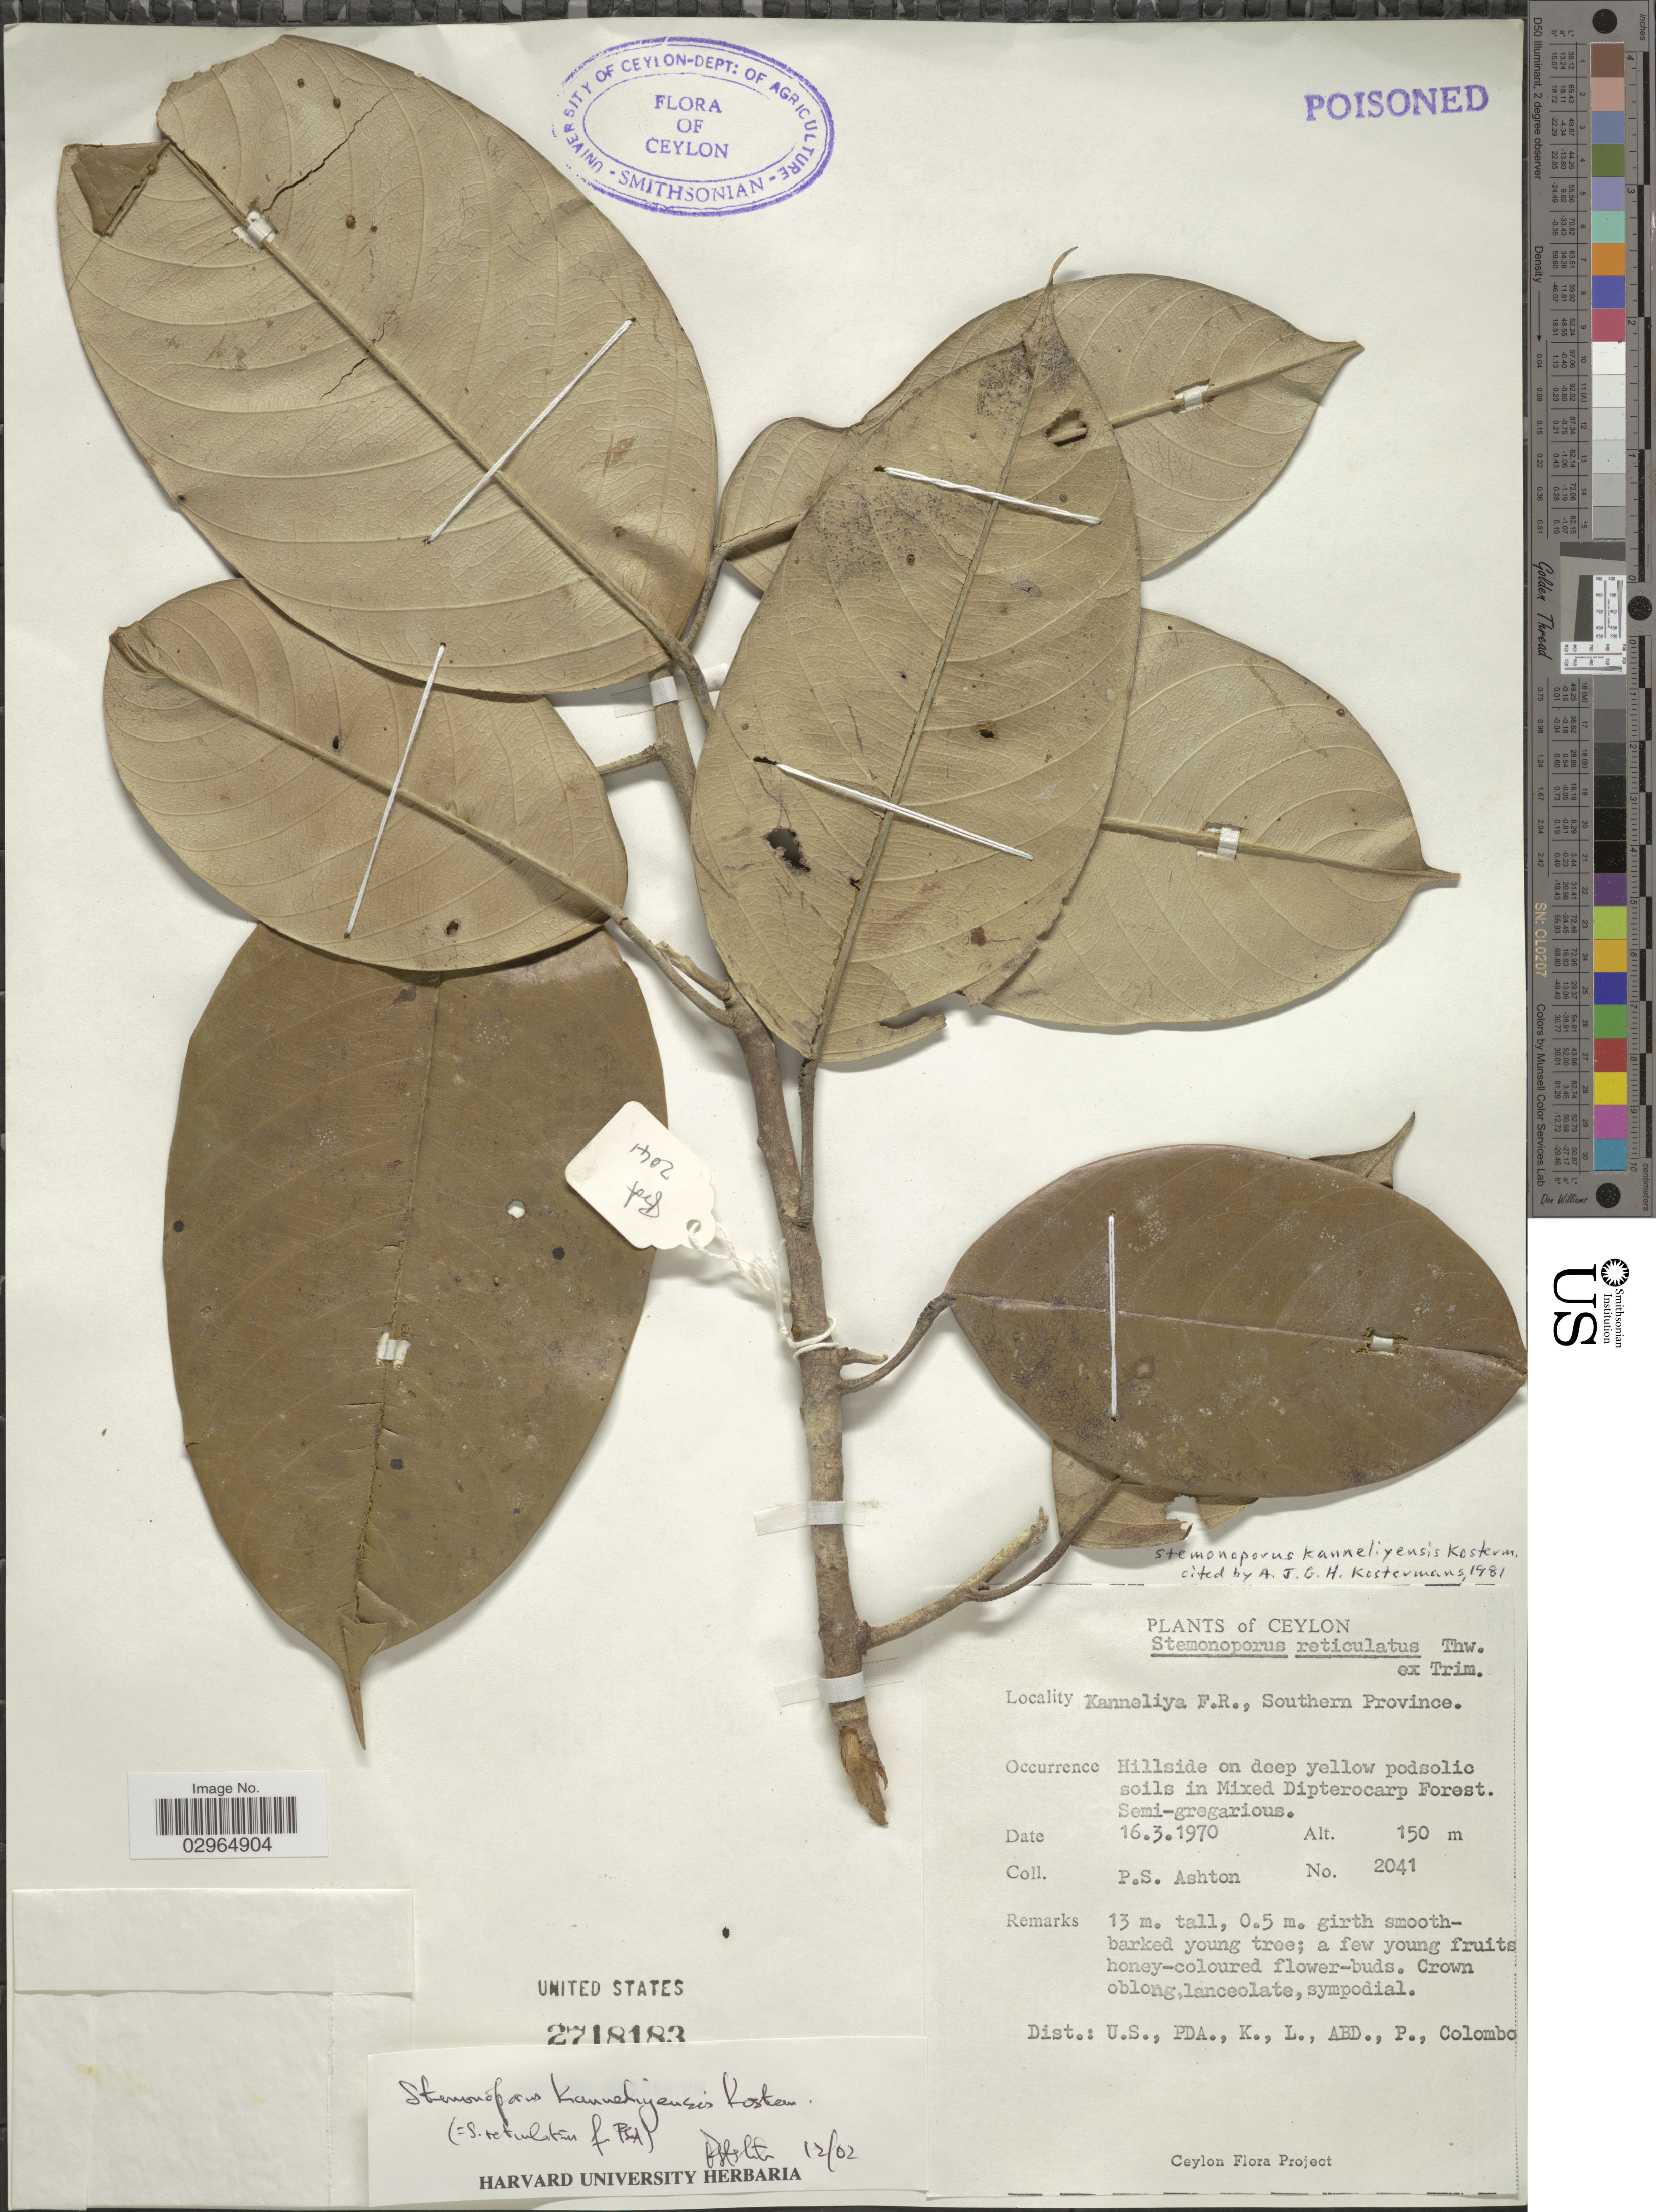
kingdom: Plantae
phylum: Tracheophyta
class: Magnoliopsida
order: Malvales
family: Dipterocarpaceae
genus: Stemonoporus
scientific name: Stemonoporus kanneliyensis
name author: Kosterm.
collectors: P. S. Ashton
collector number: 2041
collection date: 1970-03-16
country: Sri Lanka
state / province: Southern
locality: Ceylon. Kanneliya F.R..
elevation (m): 150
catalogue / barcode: US 2718183